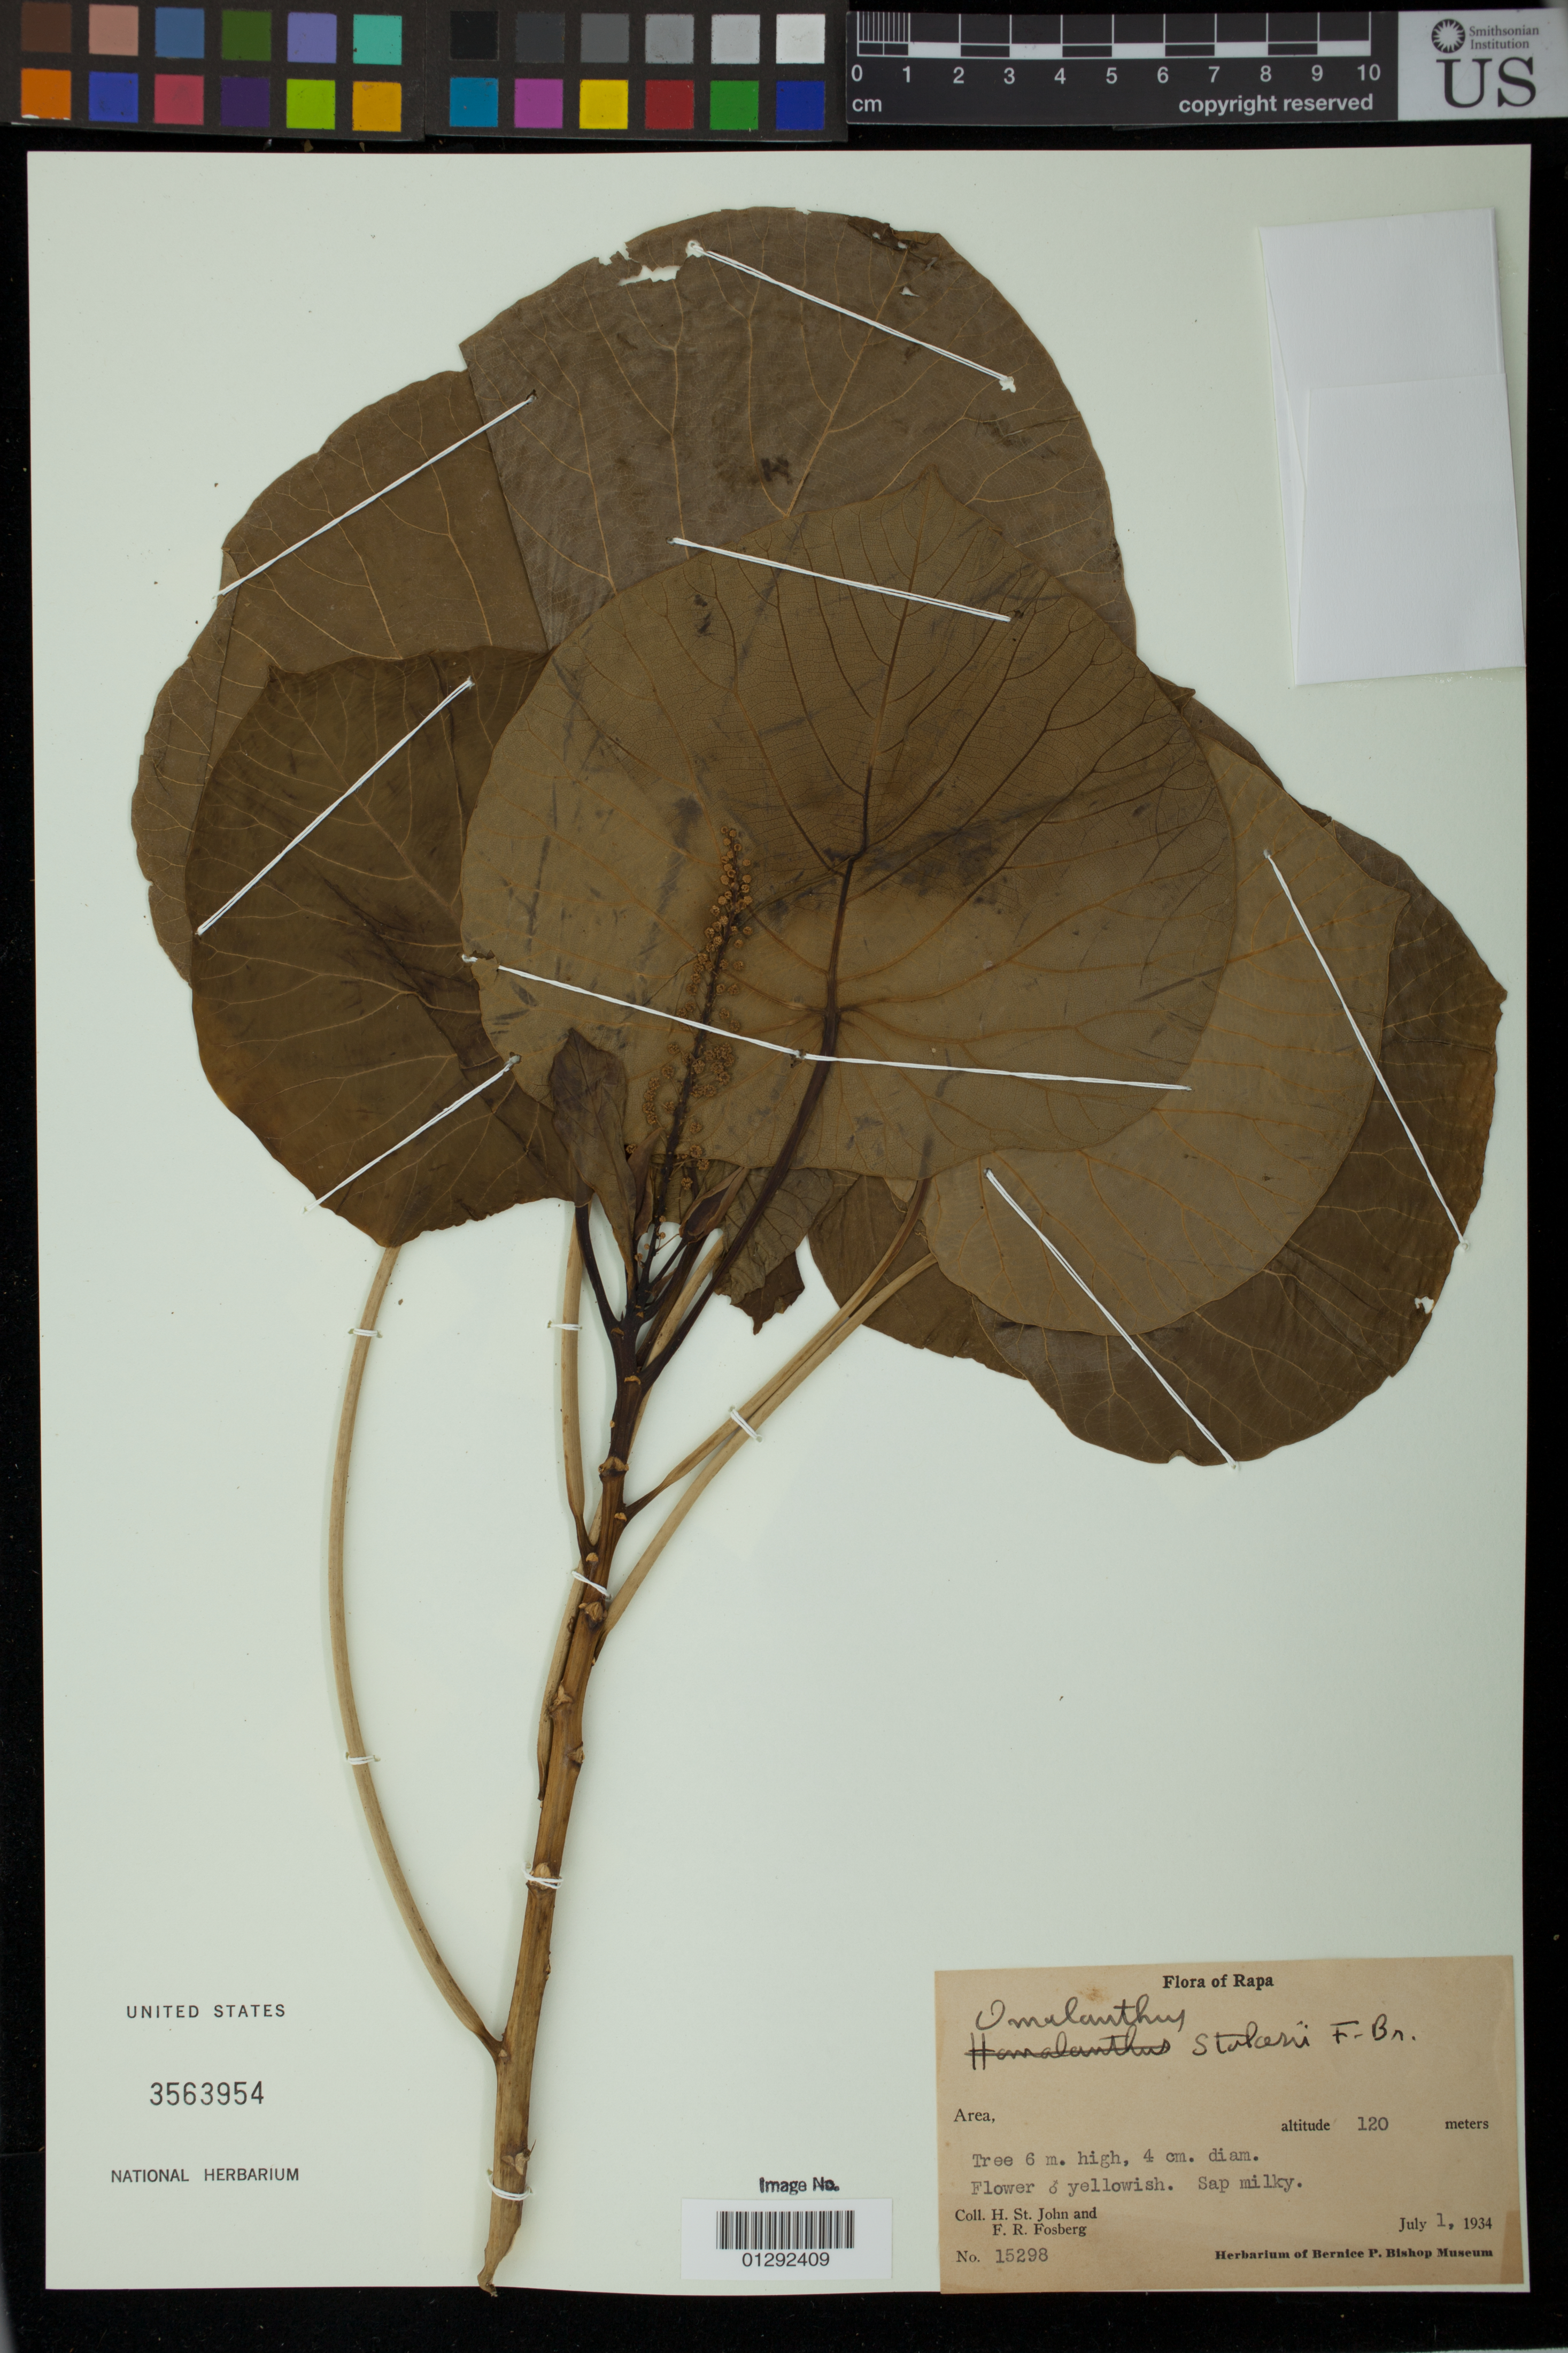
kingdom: Plantae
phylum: Tracheophyta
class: Magnoliopsida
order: Malpighiales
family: Euphorbiaceae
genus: Homalanthus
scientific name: Homalanthus stokesii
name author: F. Br.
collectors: H. St. John & F. R. Fosberg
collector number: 15298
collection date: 1934-07-01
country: French Polynesia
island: Rapa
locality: Rapa, Bass Islands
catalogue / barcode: US 3563954